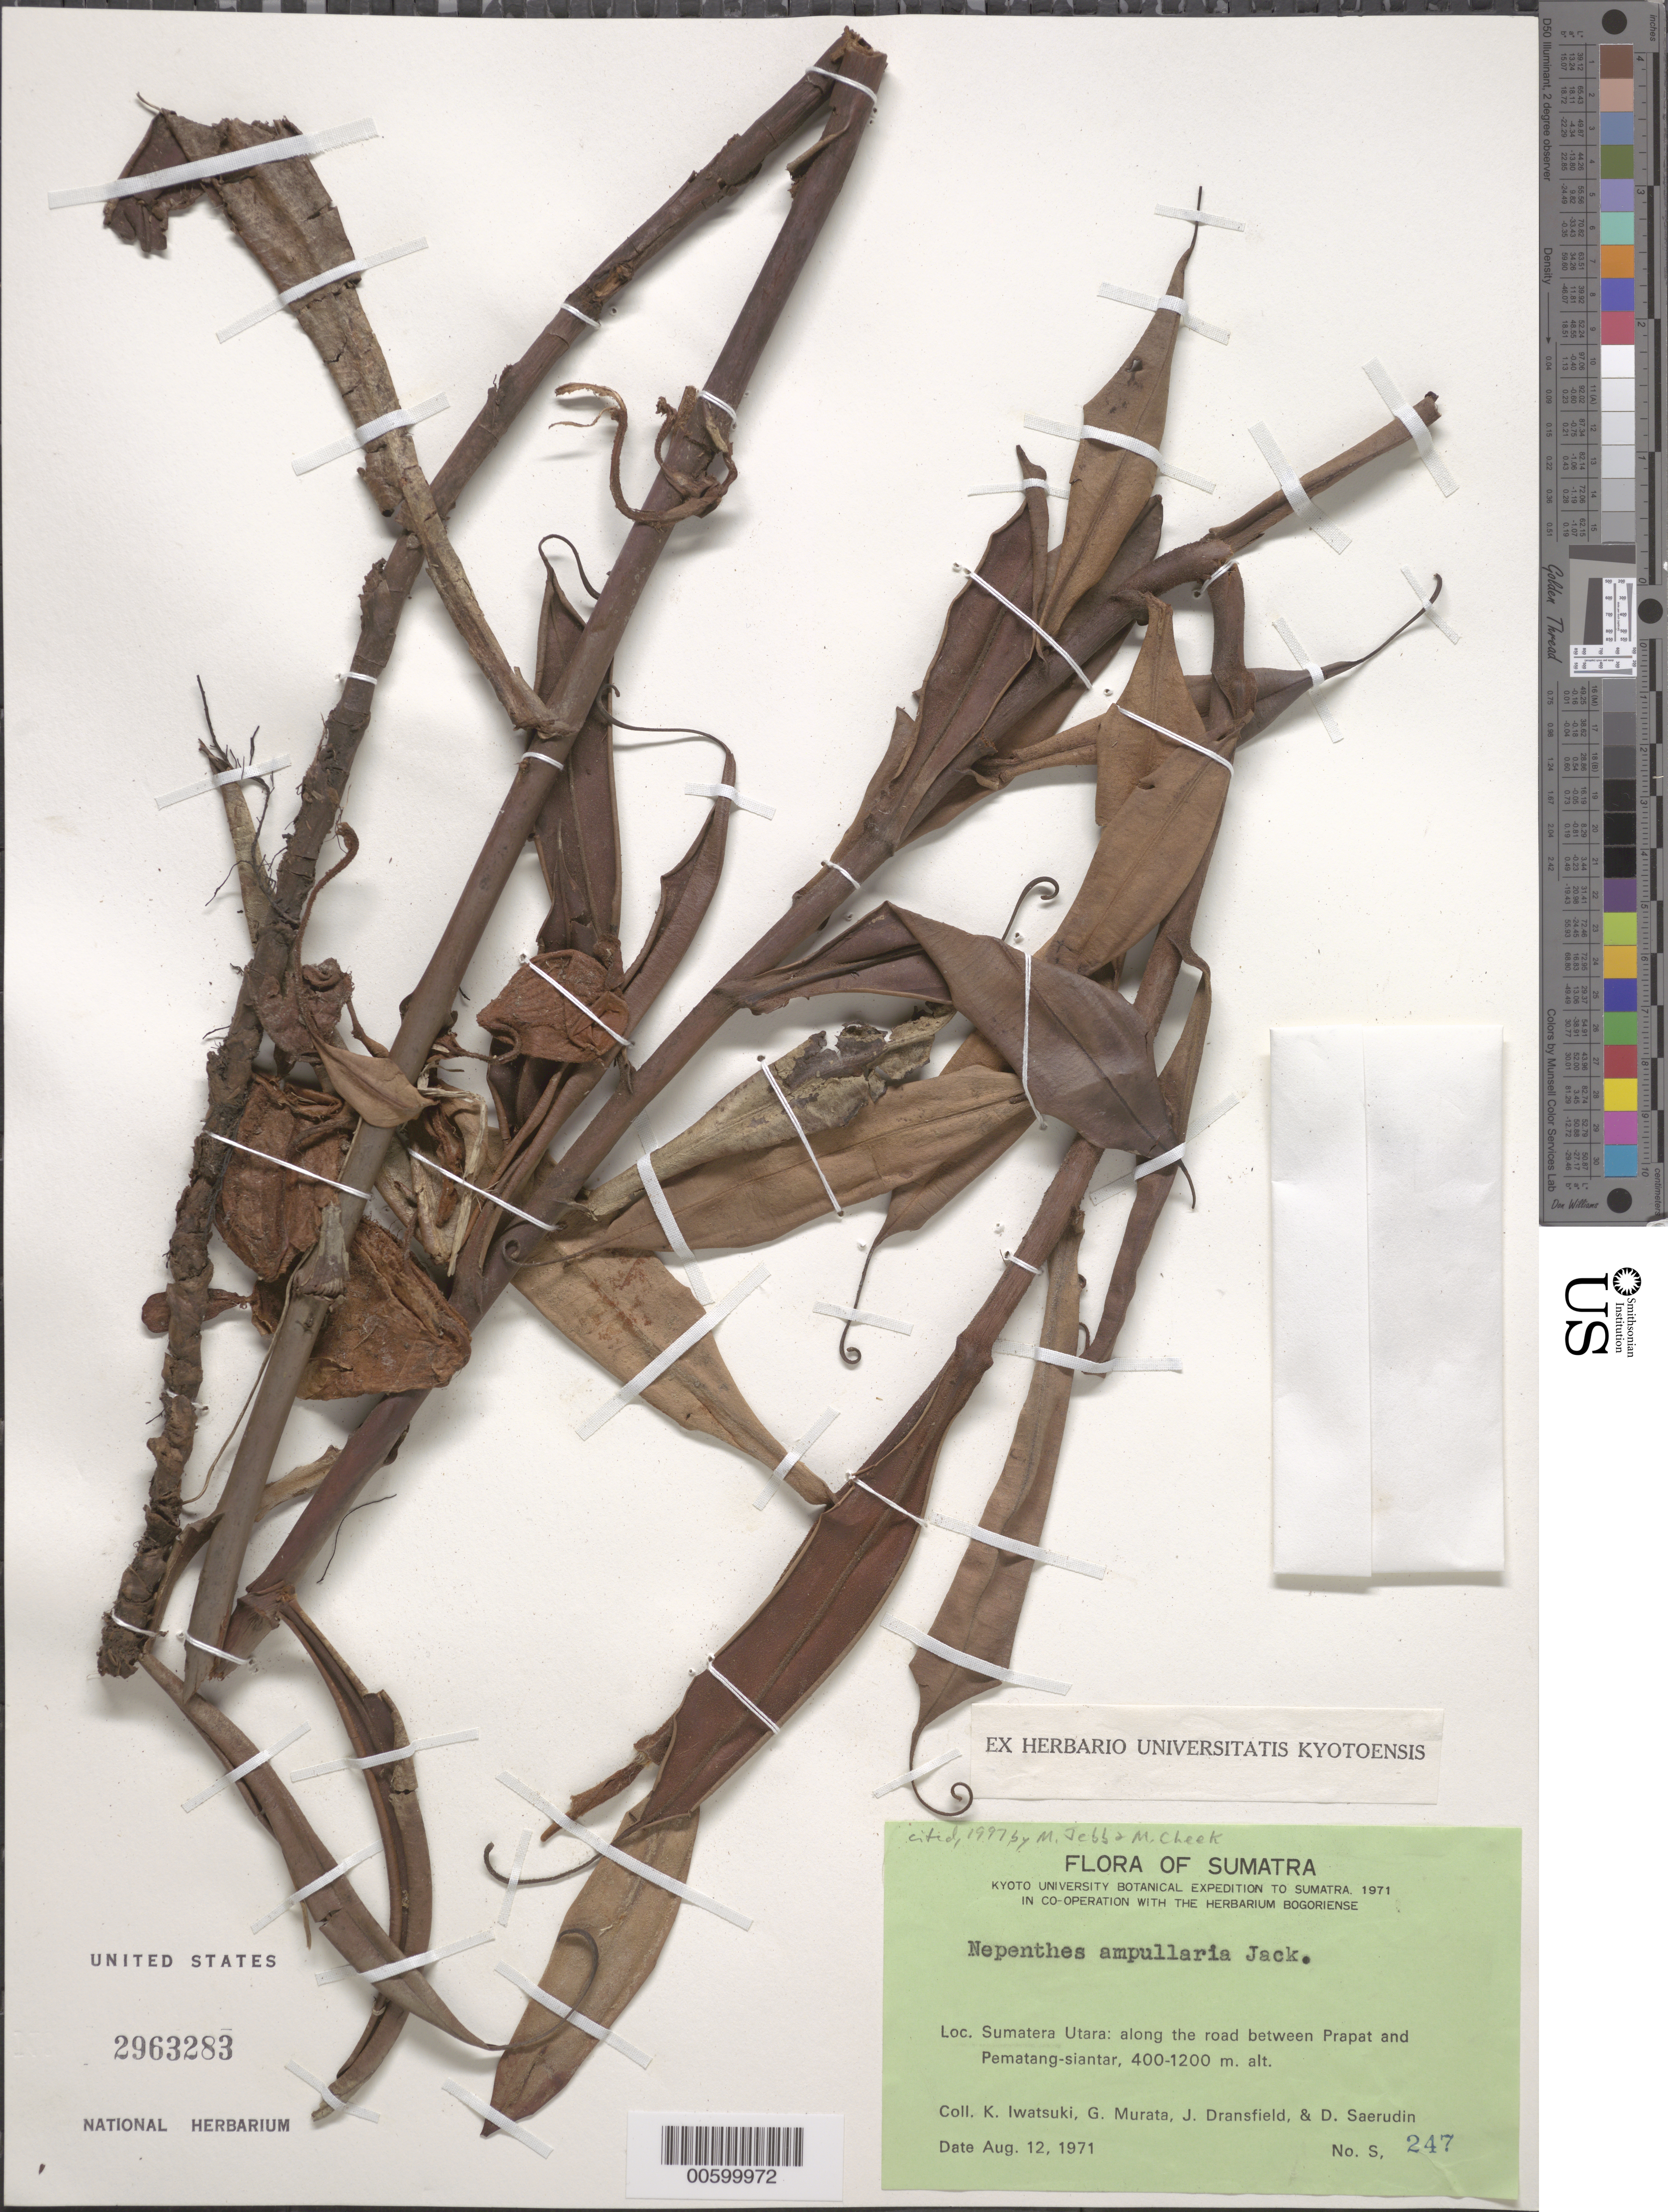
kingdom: Plantae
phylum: Tracheophyta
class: Magnoliopsida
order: Caryophyllales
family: Nepenthaceae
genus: Nepenthes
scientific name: Nepenthes ampullaria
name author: Jack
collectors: K. Iwatsuki, G. Murata, J. Dransfield & D. Saerudin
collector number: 247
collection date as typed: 12 Aug 1971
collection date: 1971-08-12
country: Sri Lanka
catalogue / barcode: US 2963283